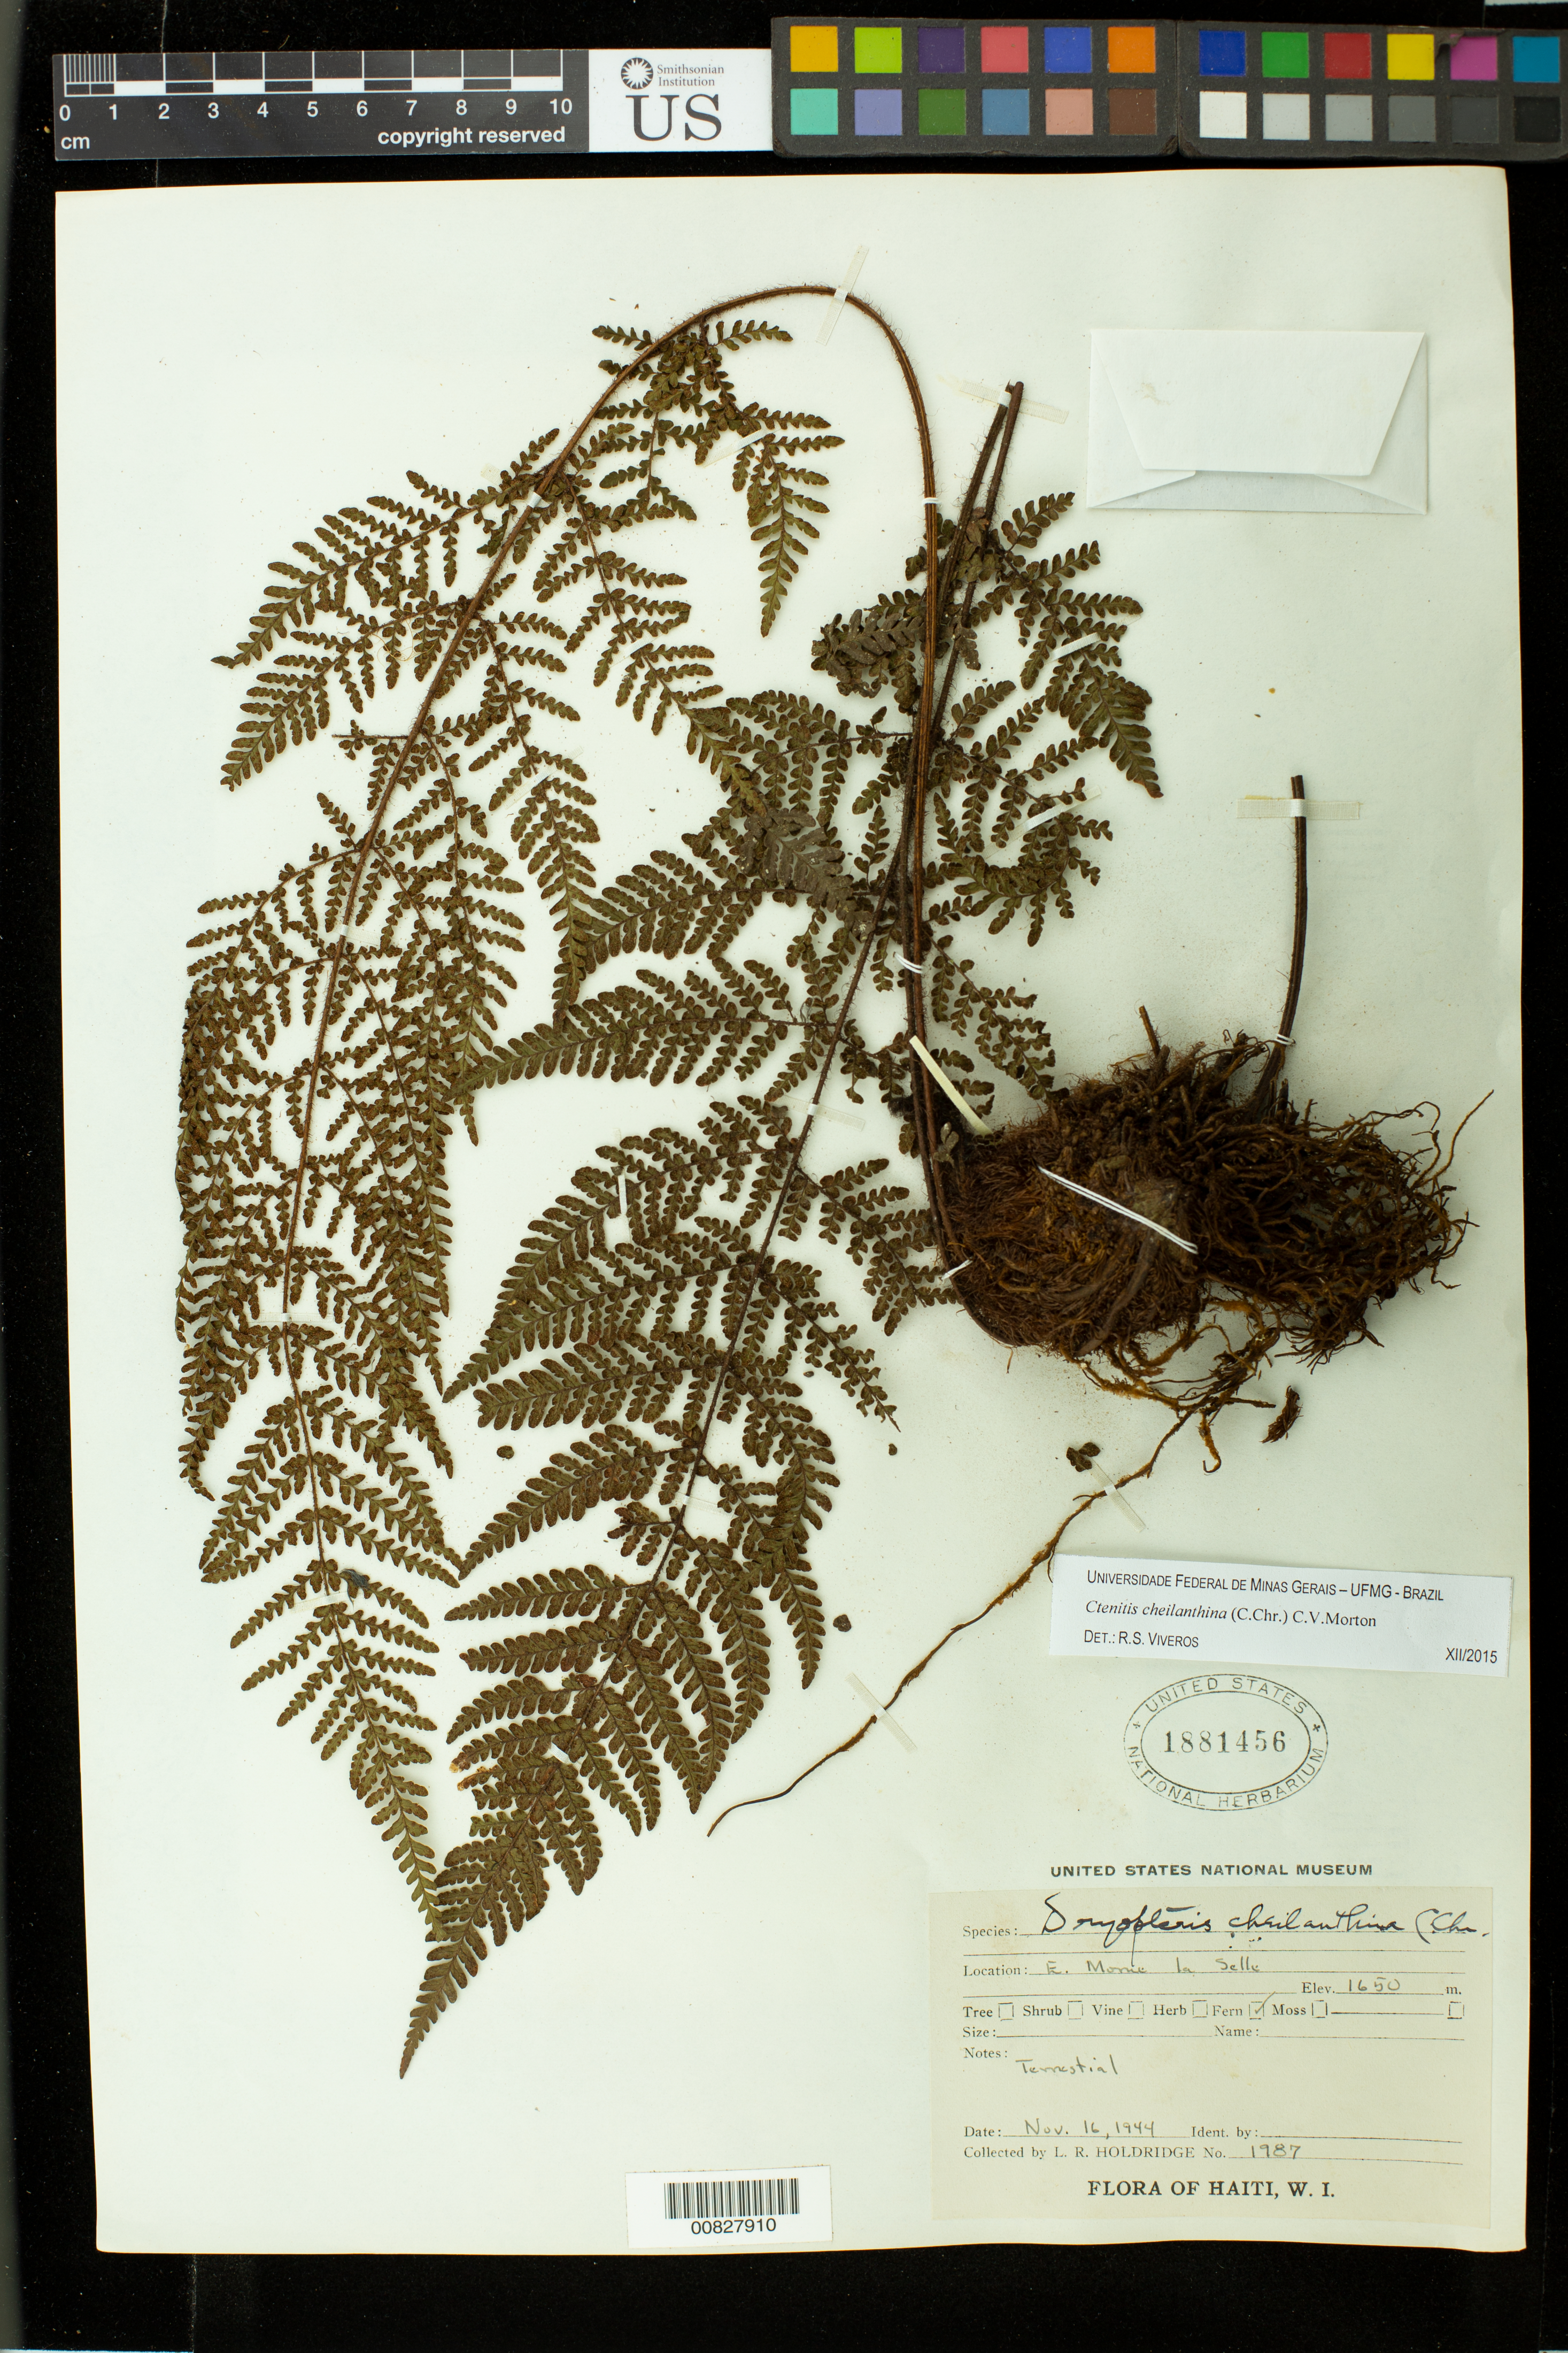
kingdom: Plantae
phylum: Tracheophyta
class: Polypodiopsida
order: Polypodiales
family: Dryopteridaceae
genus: Ctenitis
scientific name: Ctenitis cheilanthina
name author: (C. Chr.) C.V. Morton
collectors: L. Holdridge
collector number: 1987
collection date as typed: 16 Nov 1944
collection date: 1944-11-16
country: Haiti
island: Hispaniola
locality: E. Morne La Selle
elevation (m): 1650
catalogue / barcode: US 1881456